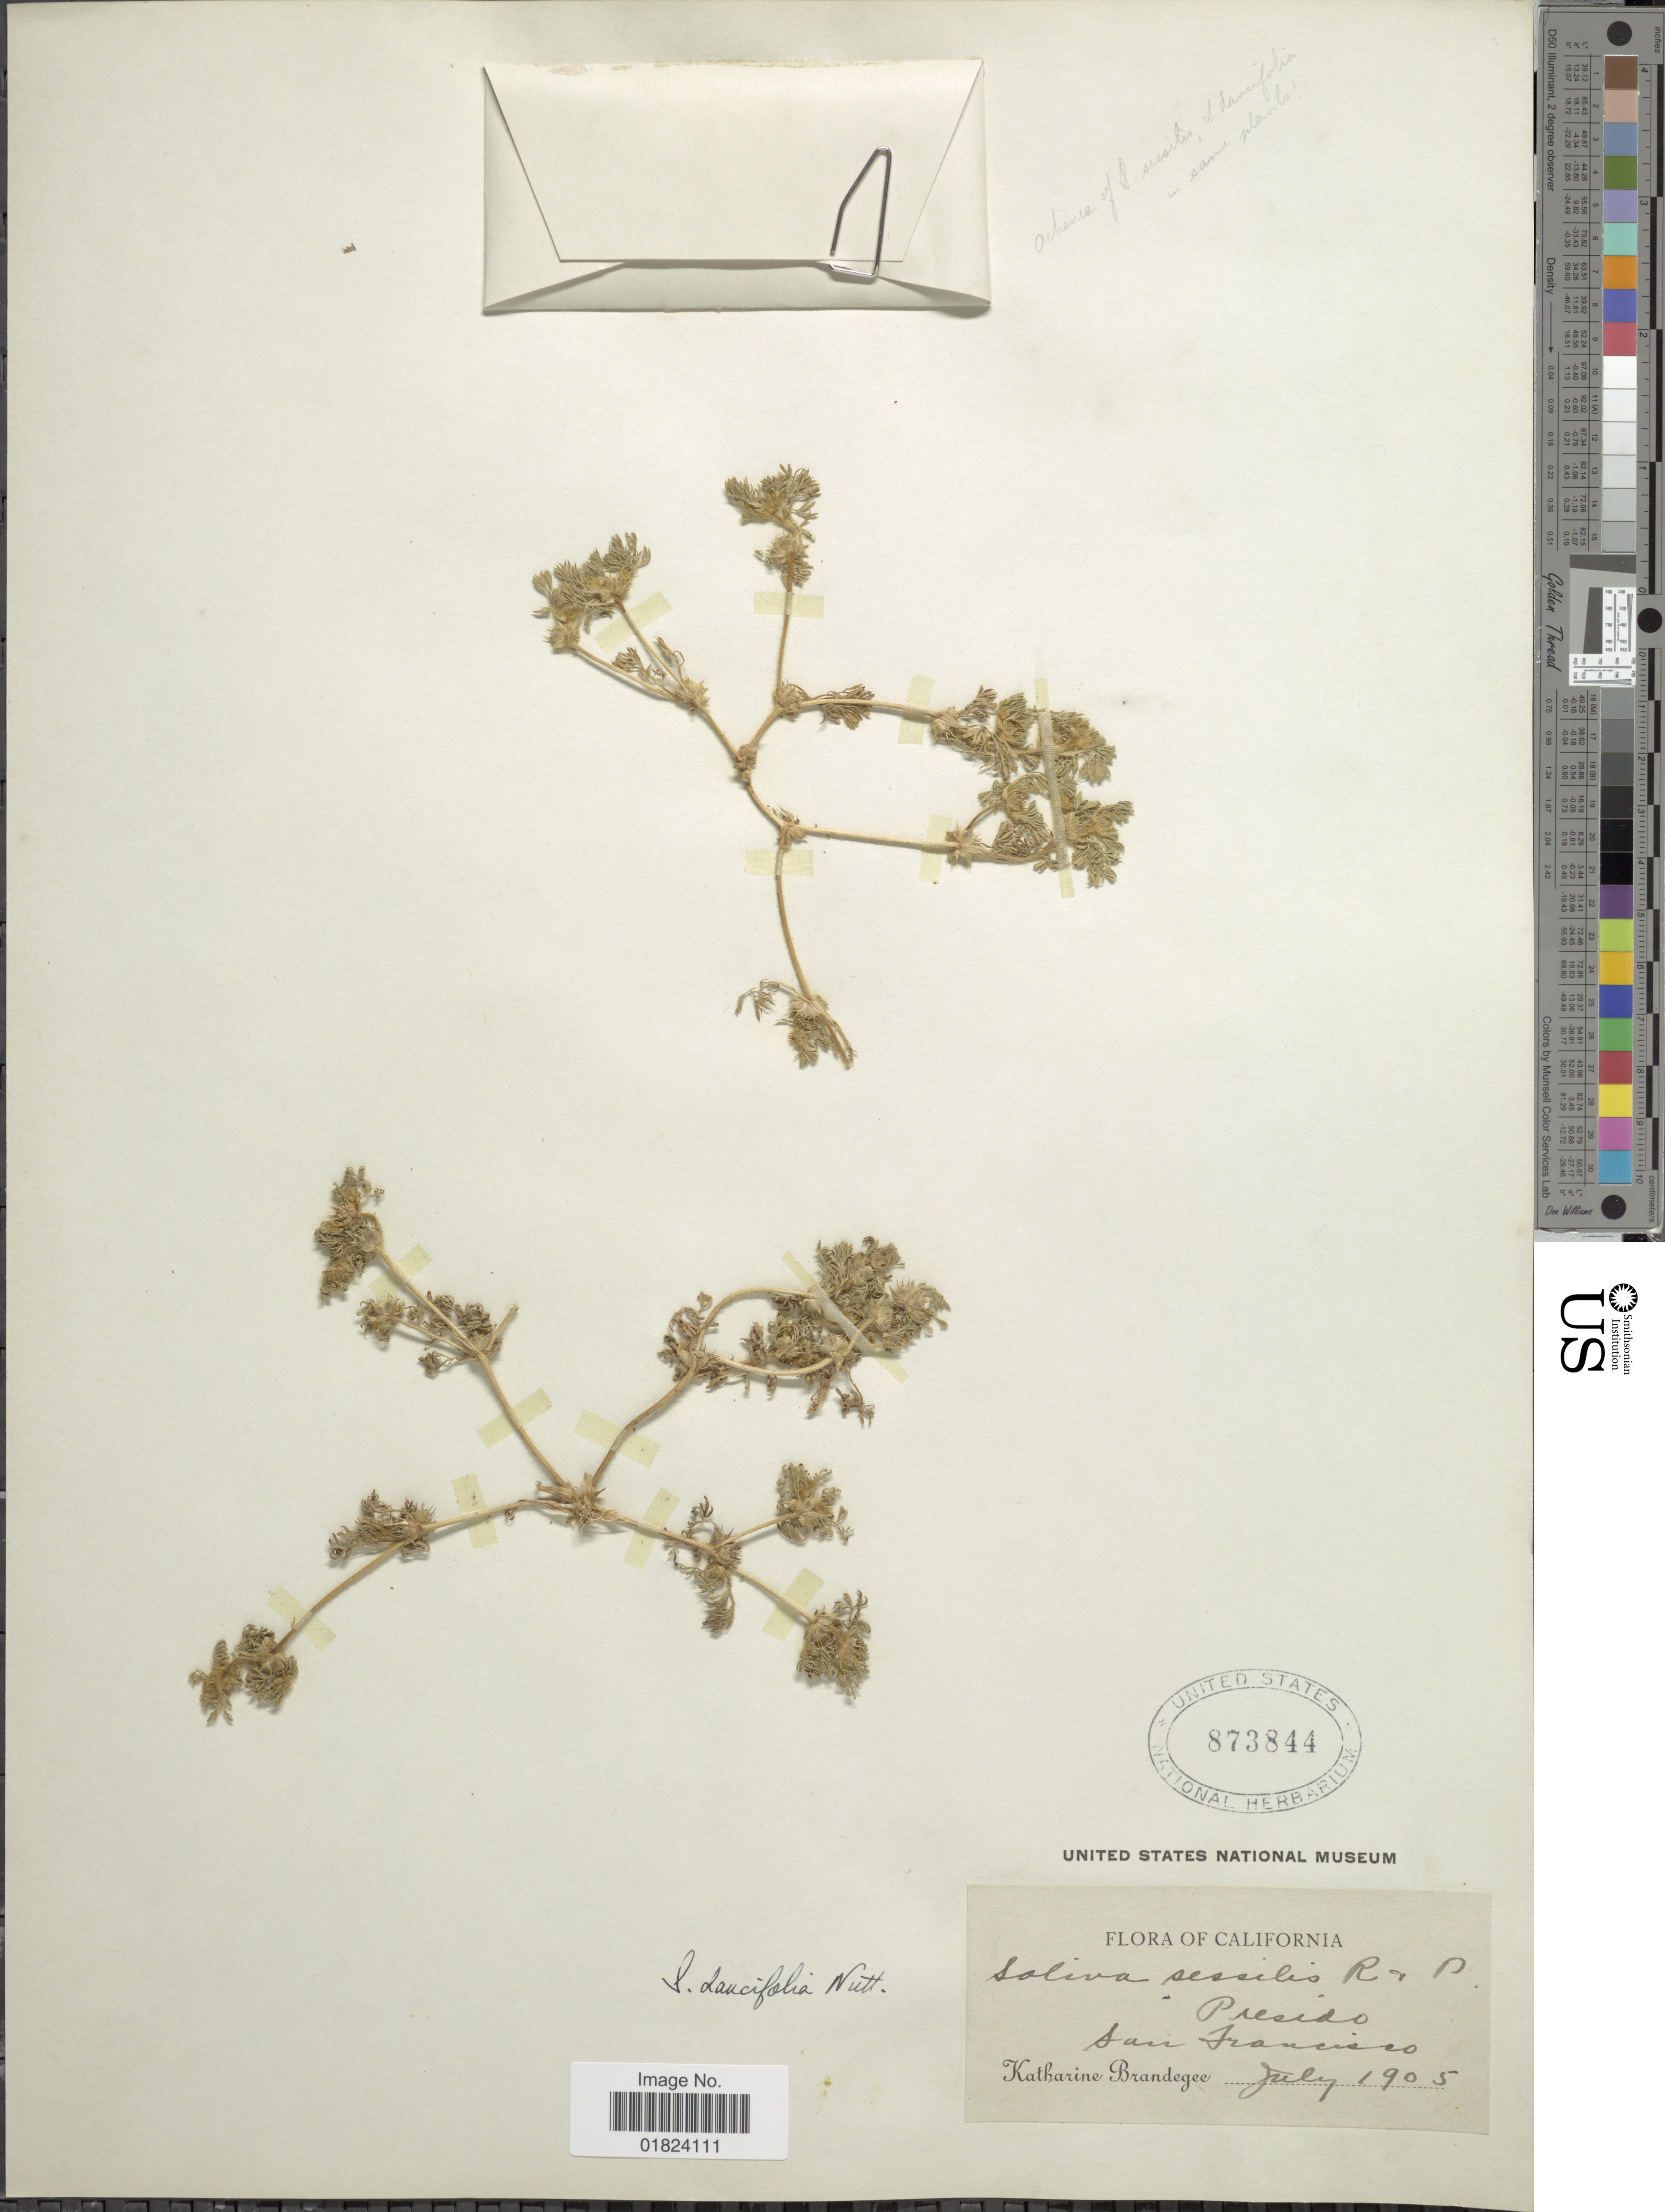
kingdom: Plantae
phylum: Tracheophyta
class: Magnoliopsida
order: Asterales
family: Asteraceae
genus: Soliva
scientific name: Soliva daucifolia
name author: Nutt.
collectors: M. K. Brandegee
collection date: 1905-07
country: United States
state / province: California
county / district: San Francisco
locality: Presido, San Francisco.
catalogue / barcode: US 873844